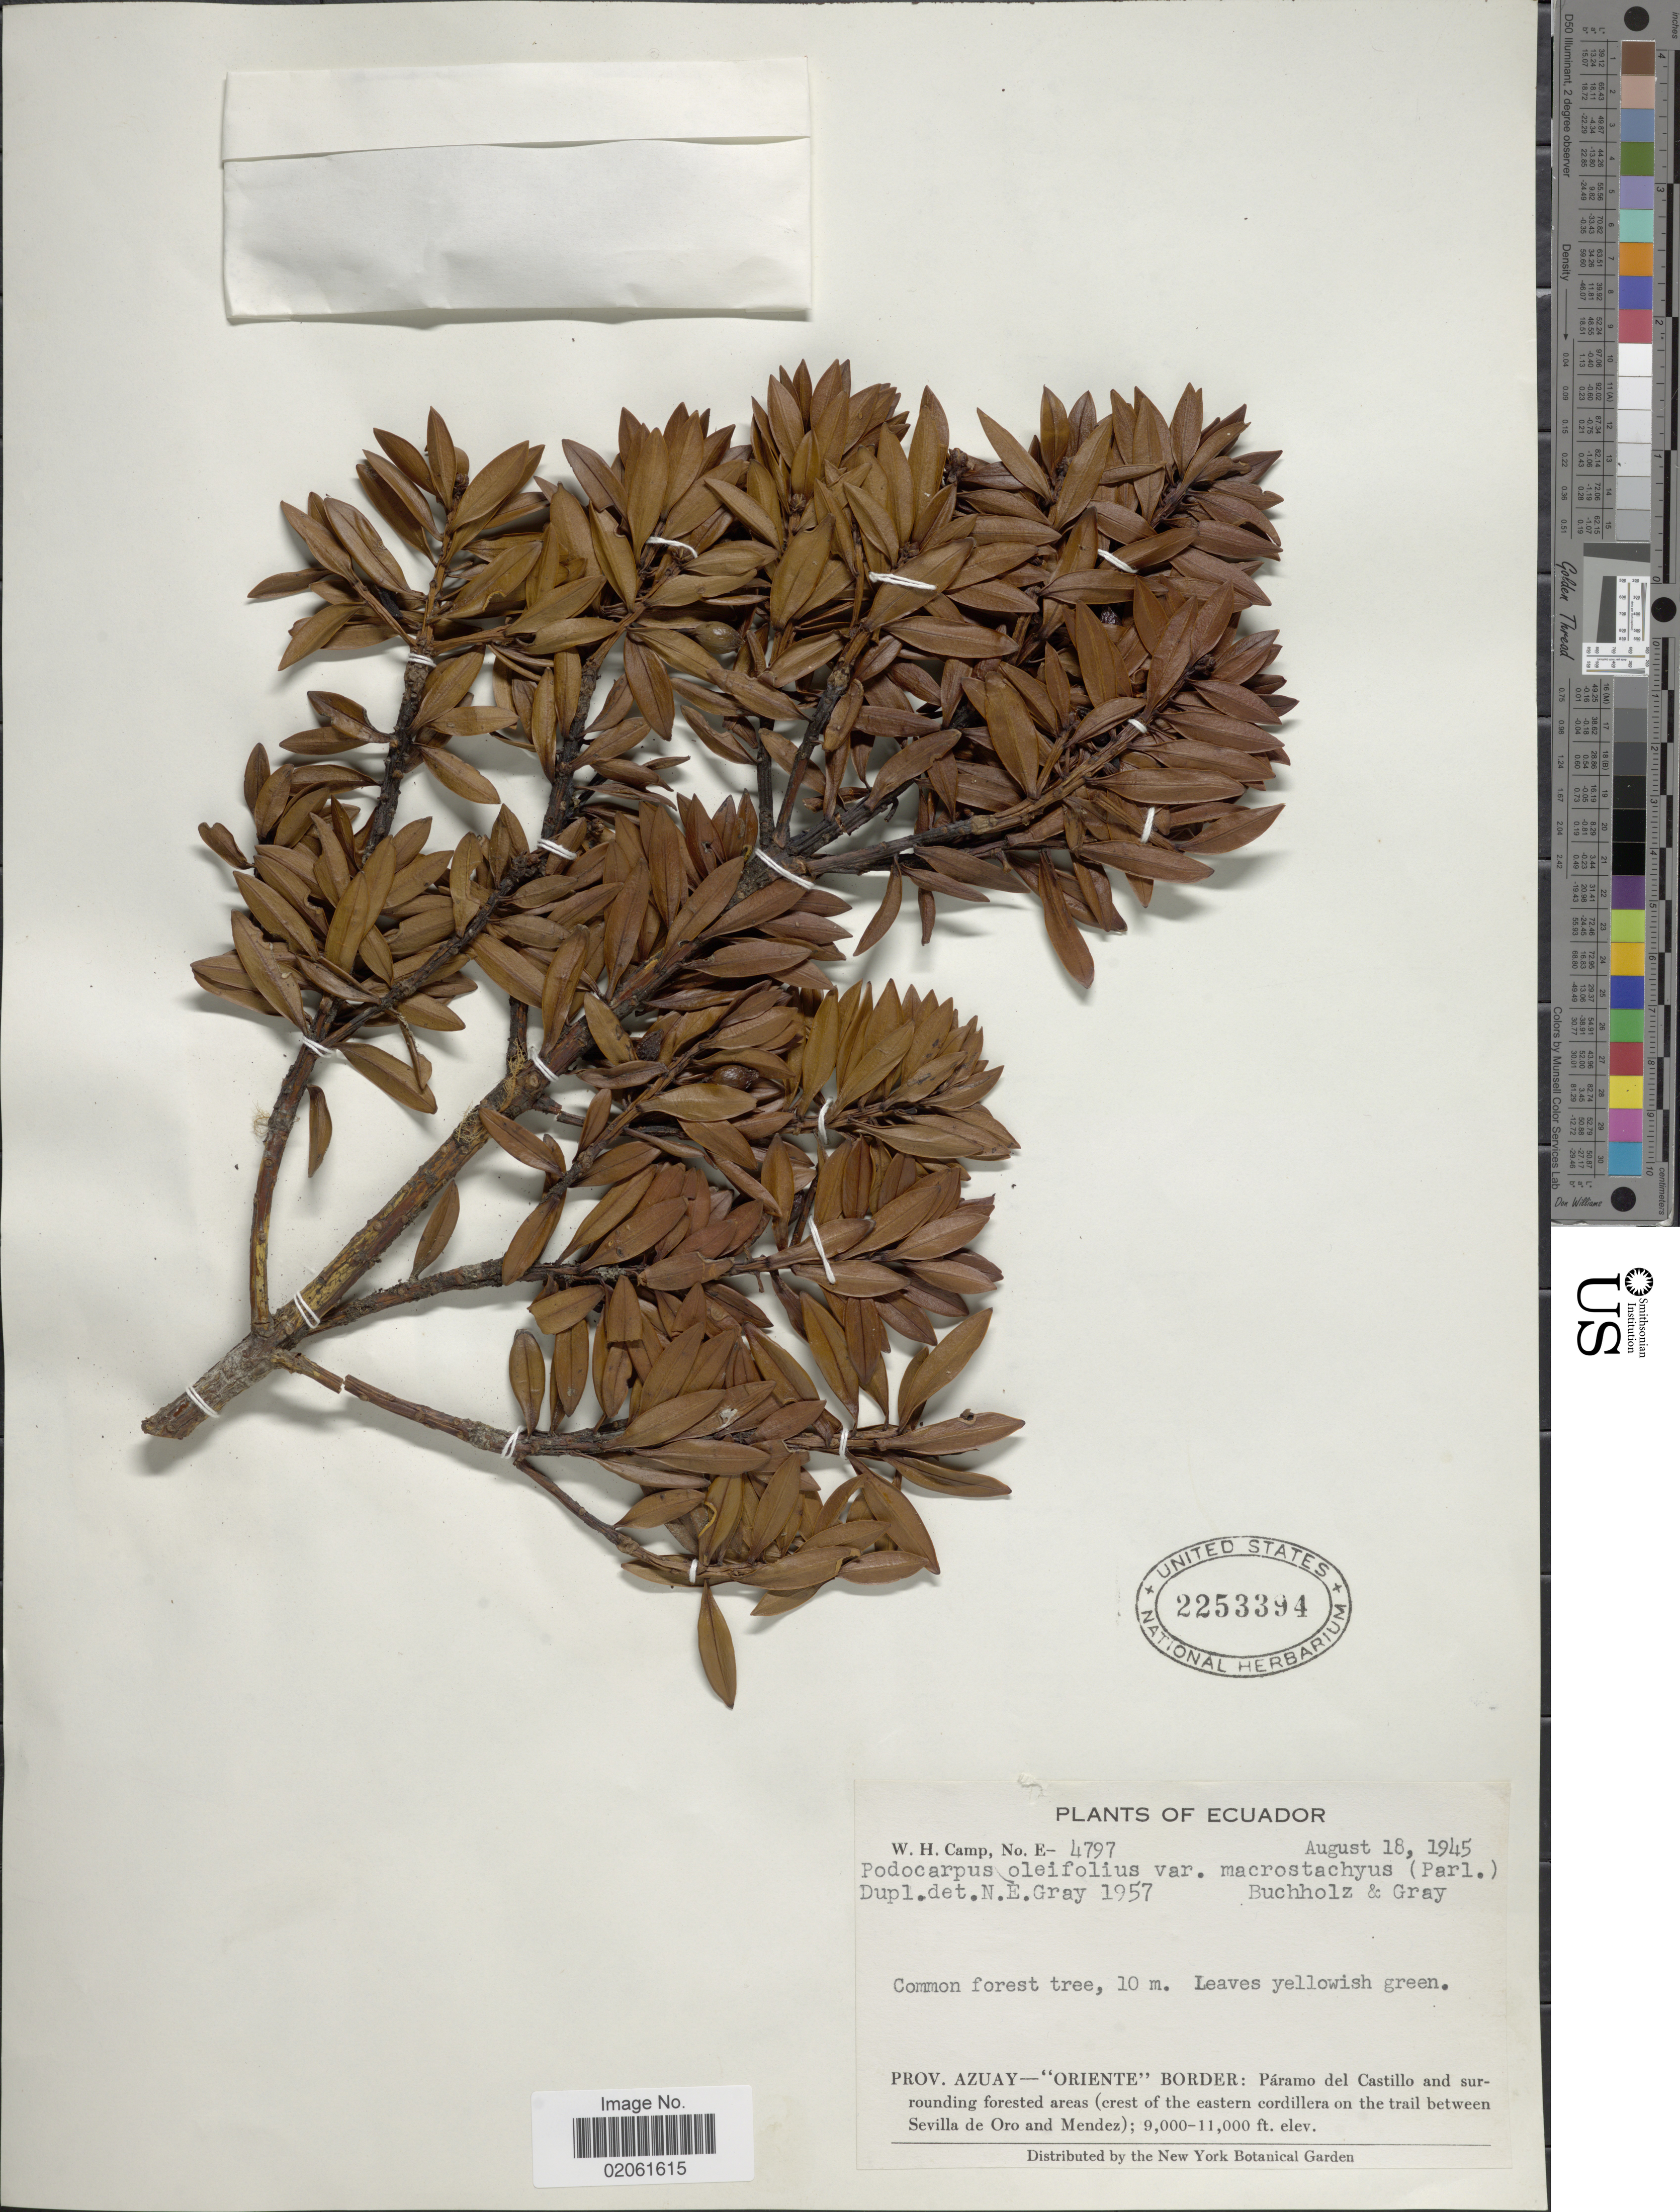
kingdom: Plantae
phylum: Tracheophyta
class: Pinopsida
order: Pinales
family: Podocarpaceae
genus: Podocarpus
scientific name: Podocarpus oleifolius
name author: D. Don ex Lamb.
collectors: W. H. Camp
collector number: E-4797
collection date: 1945-08-18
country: Ecuador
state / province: Azuay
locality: Prov. Azuay- "Oriente" Border Paramo del Castillo and surounding forested areas (erest of the eastern cordillera on the trail between Sevilla de Oro and Mendez)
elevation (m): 2743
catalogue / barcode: US 2253394